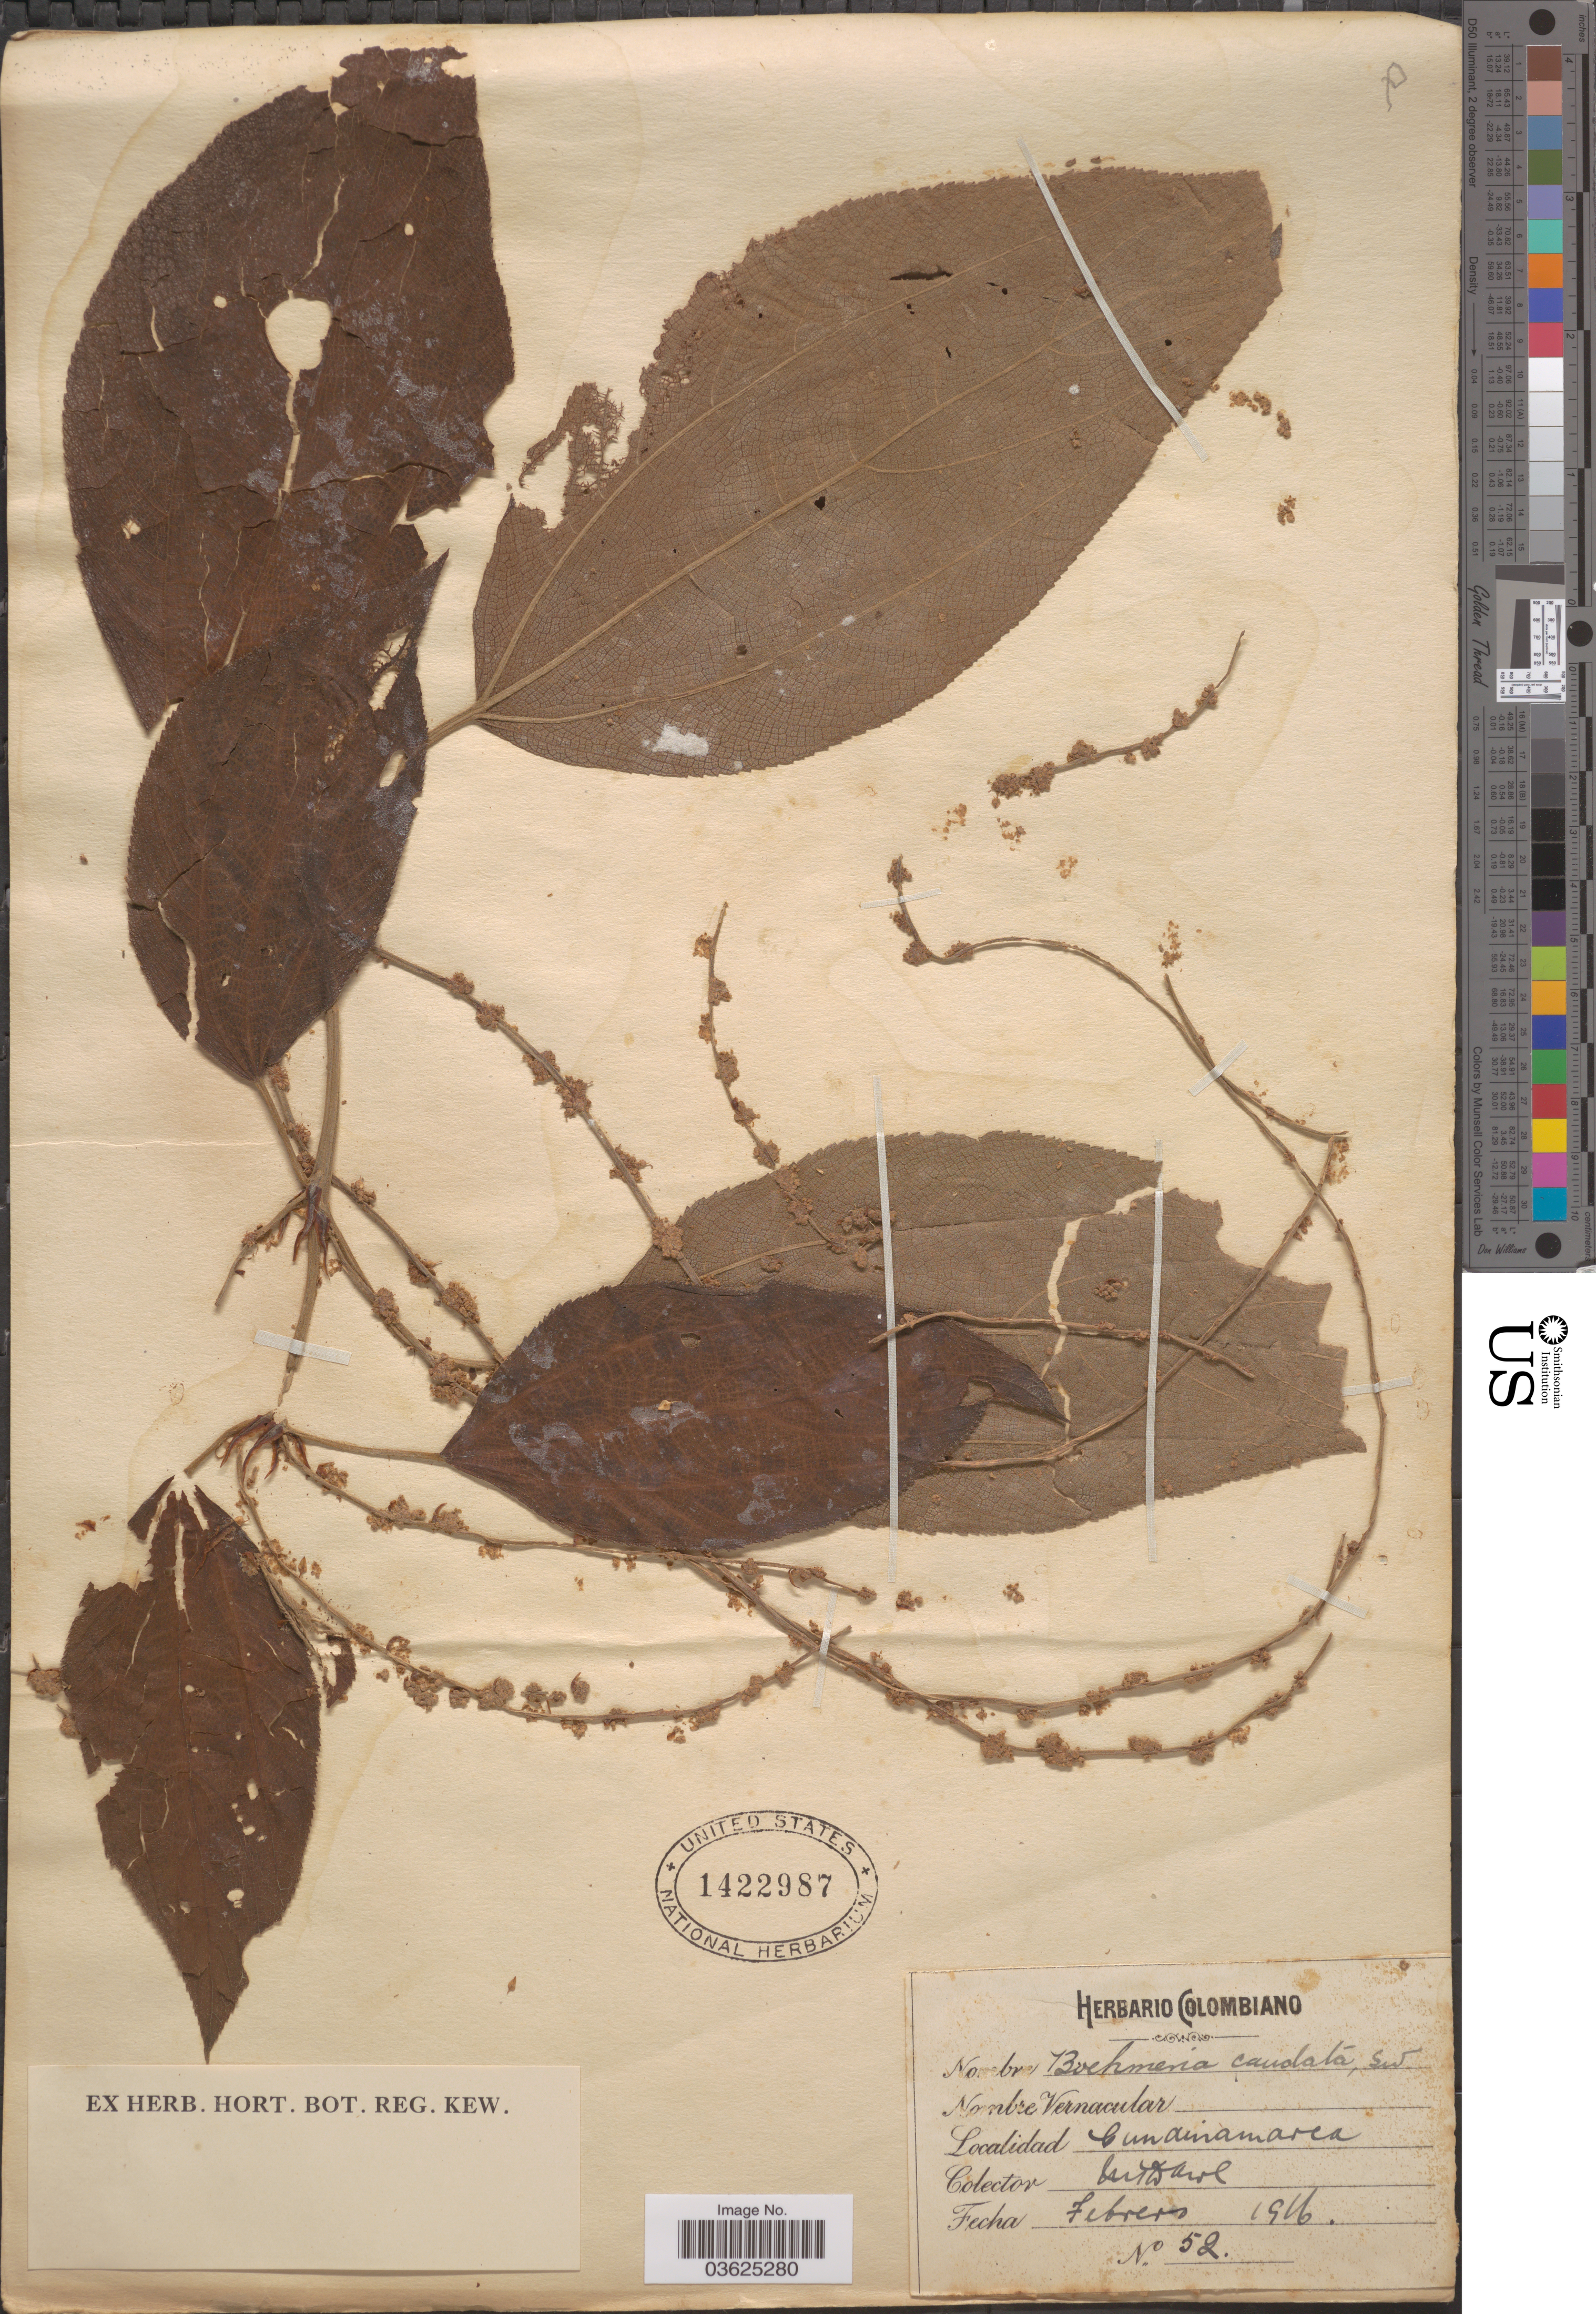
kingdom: Plantae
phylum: Tracheophyta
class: Magnoliopsida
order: Rosales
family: Urticaceae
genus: Boehmeria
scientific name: Boehmeria caudata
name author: Sw.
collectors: M. T. Dawe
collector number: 52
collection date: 1916-02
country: Colombia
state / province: Cundinamarca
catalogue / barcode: US 1422987